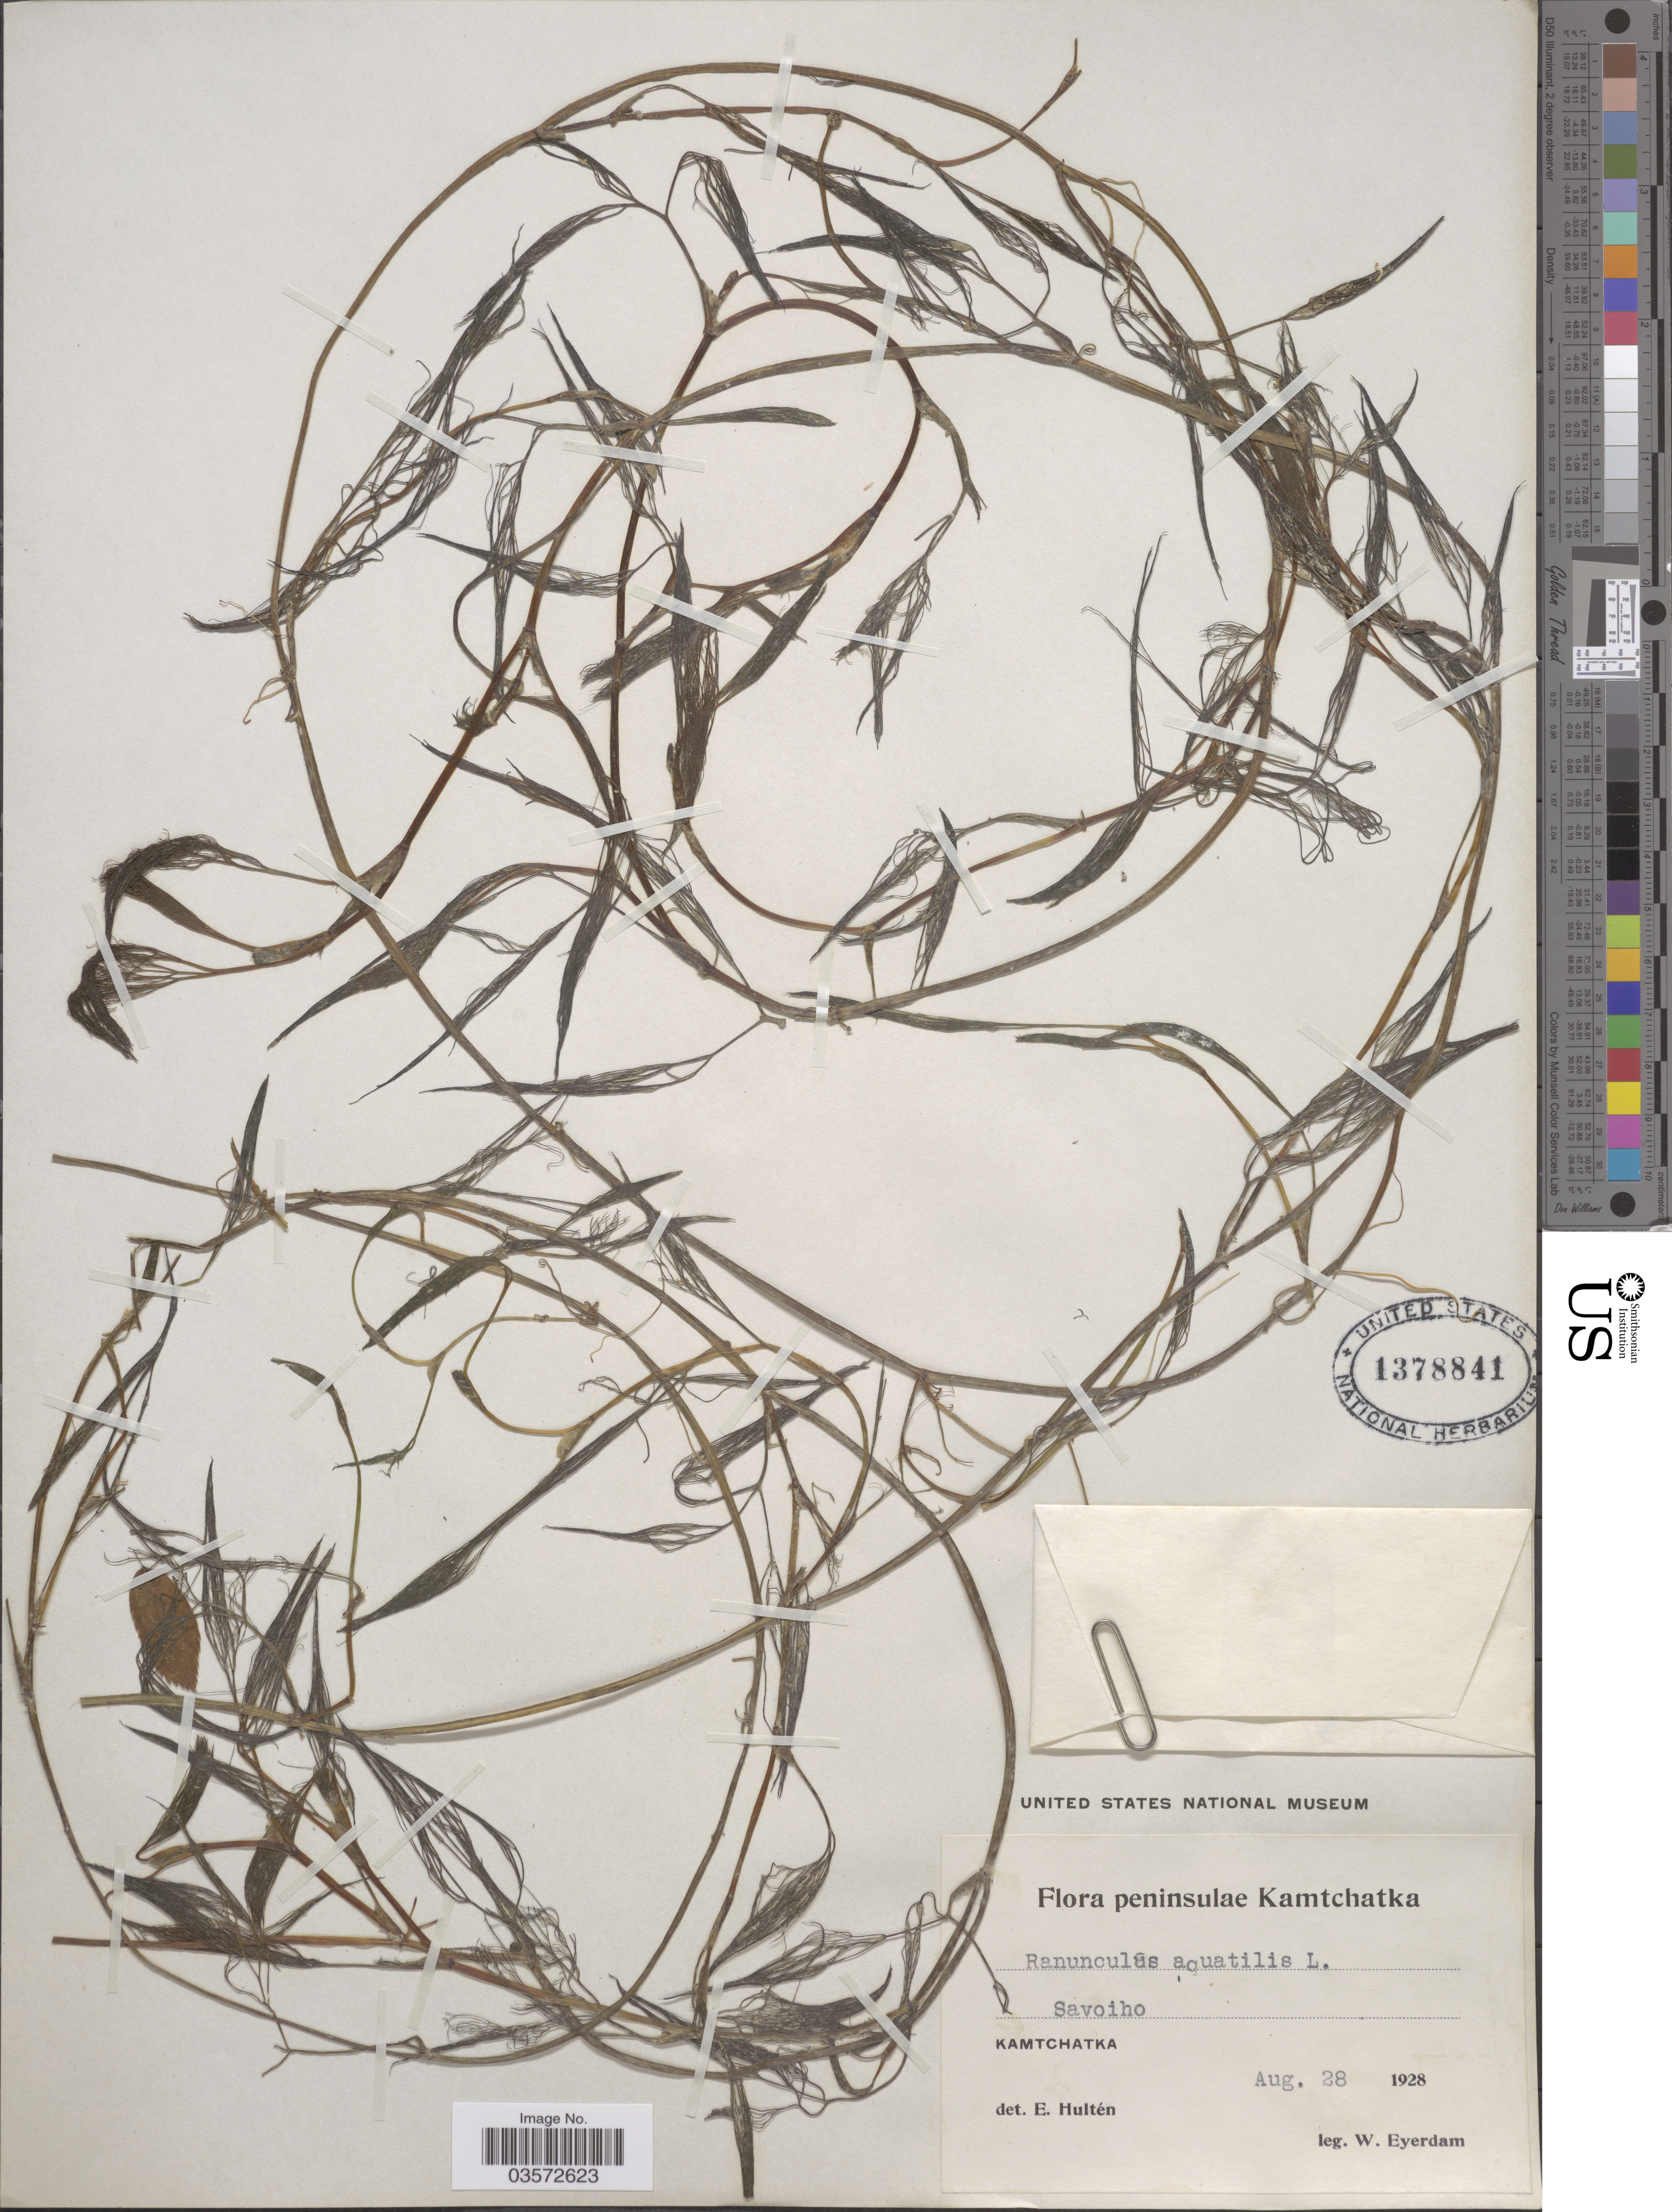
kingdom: Plantae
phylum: Tracheophyta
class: Magnoliopsida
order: Ranunculales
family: Ranunculaceae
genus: Ranunculus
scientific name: Ranunculus flaccidus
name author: Hook. f. & Thomson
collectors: W. J. Eyerdam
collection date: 1928-08-28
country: Russian Federation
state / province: Kamchatka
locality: Peninsulae Kamtchatka. Savoiho. Kamtchatka.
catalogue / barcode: US 1378841